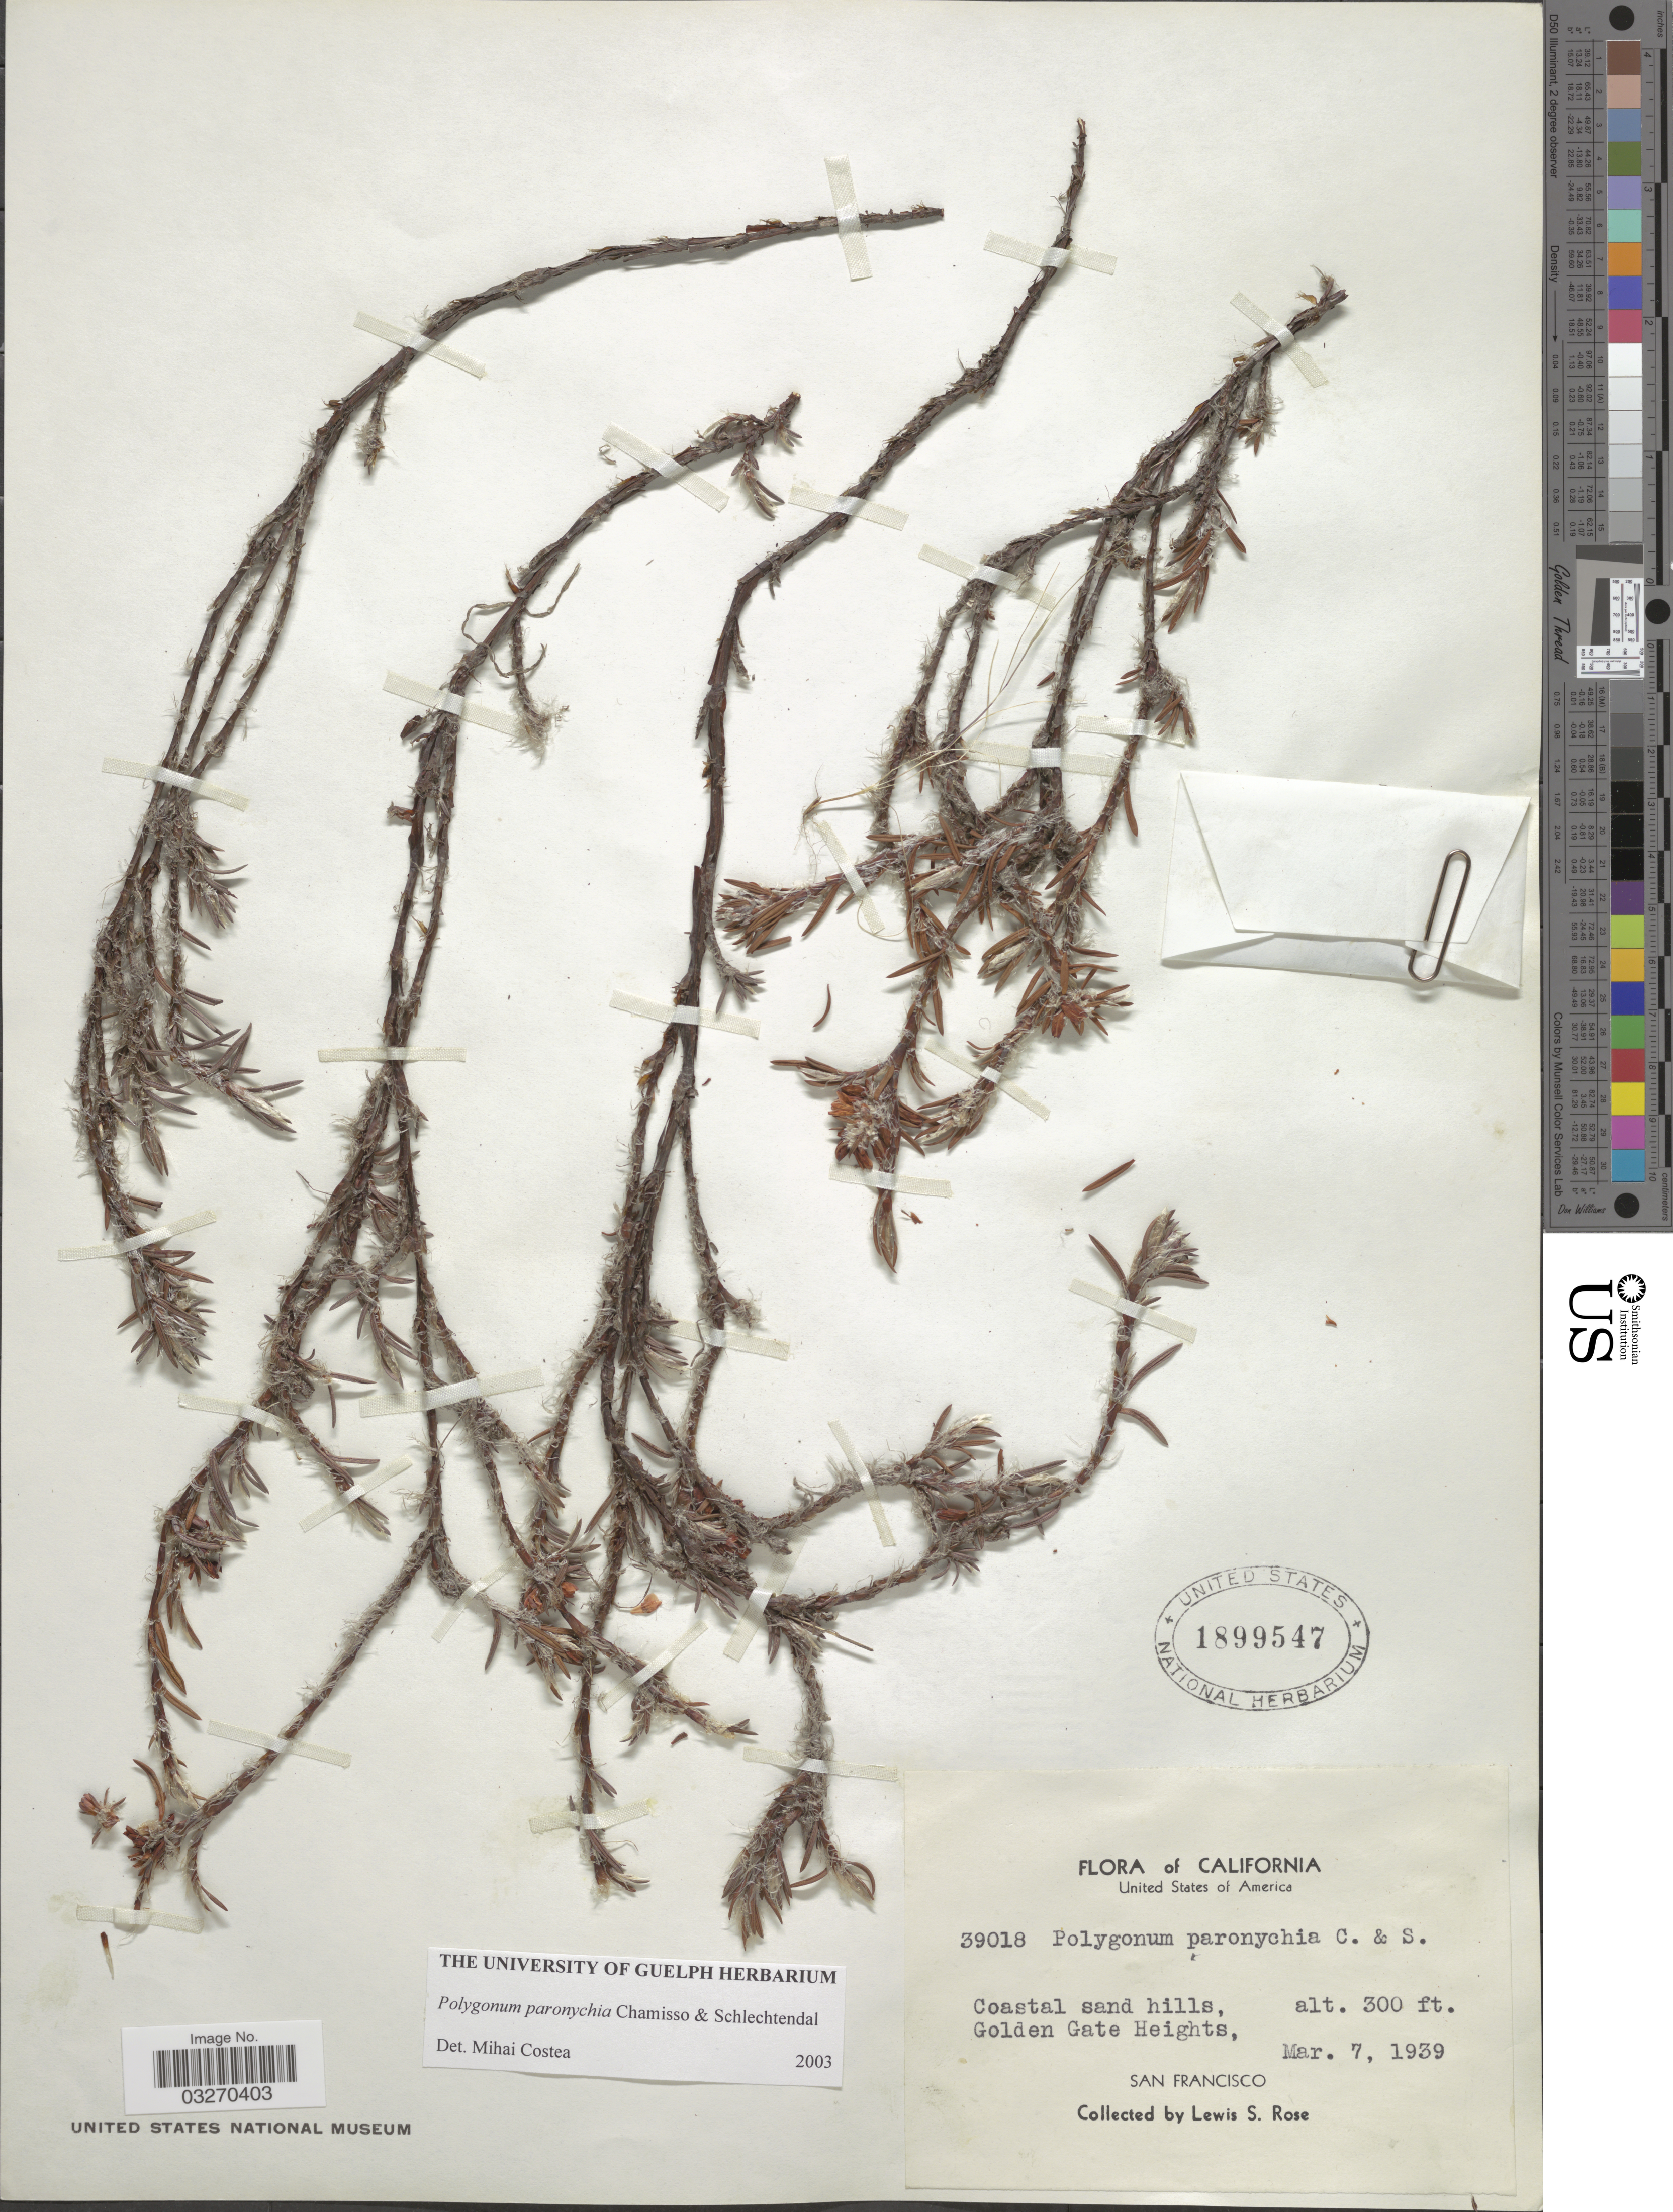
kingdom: Plantae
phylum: Tracheophyta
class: Magnoliopsida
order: Caryophyllales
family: Polygonaceae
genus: Polygonum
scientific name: Polygonum paronychia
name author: Cham. & Schltdl.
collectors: L. S. Rose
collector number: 39018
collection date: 1939-03-07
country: United States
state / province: California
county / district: San Francisco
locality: Coastal sand hills, Golden Gate heights, San Francisco.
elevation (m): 91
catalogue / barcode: US 1899547